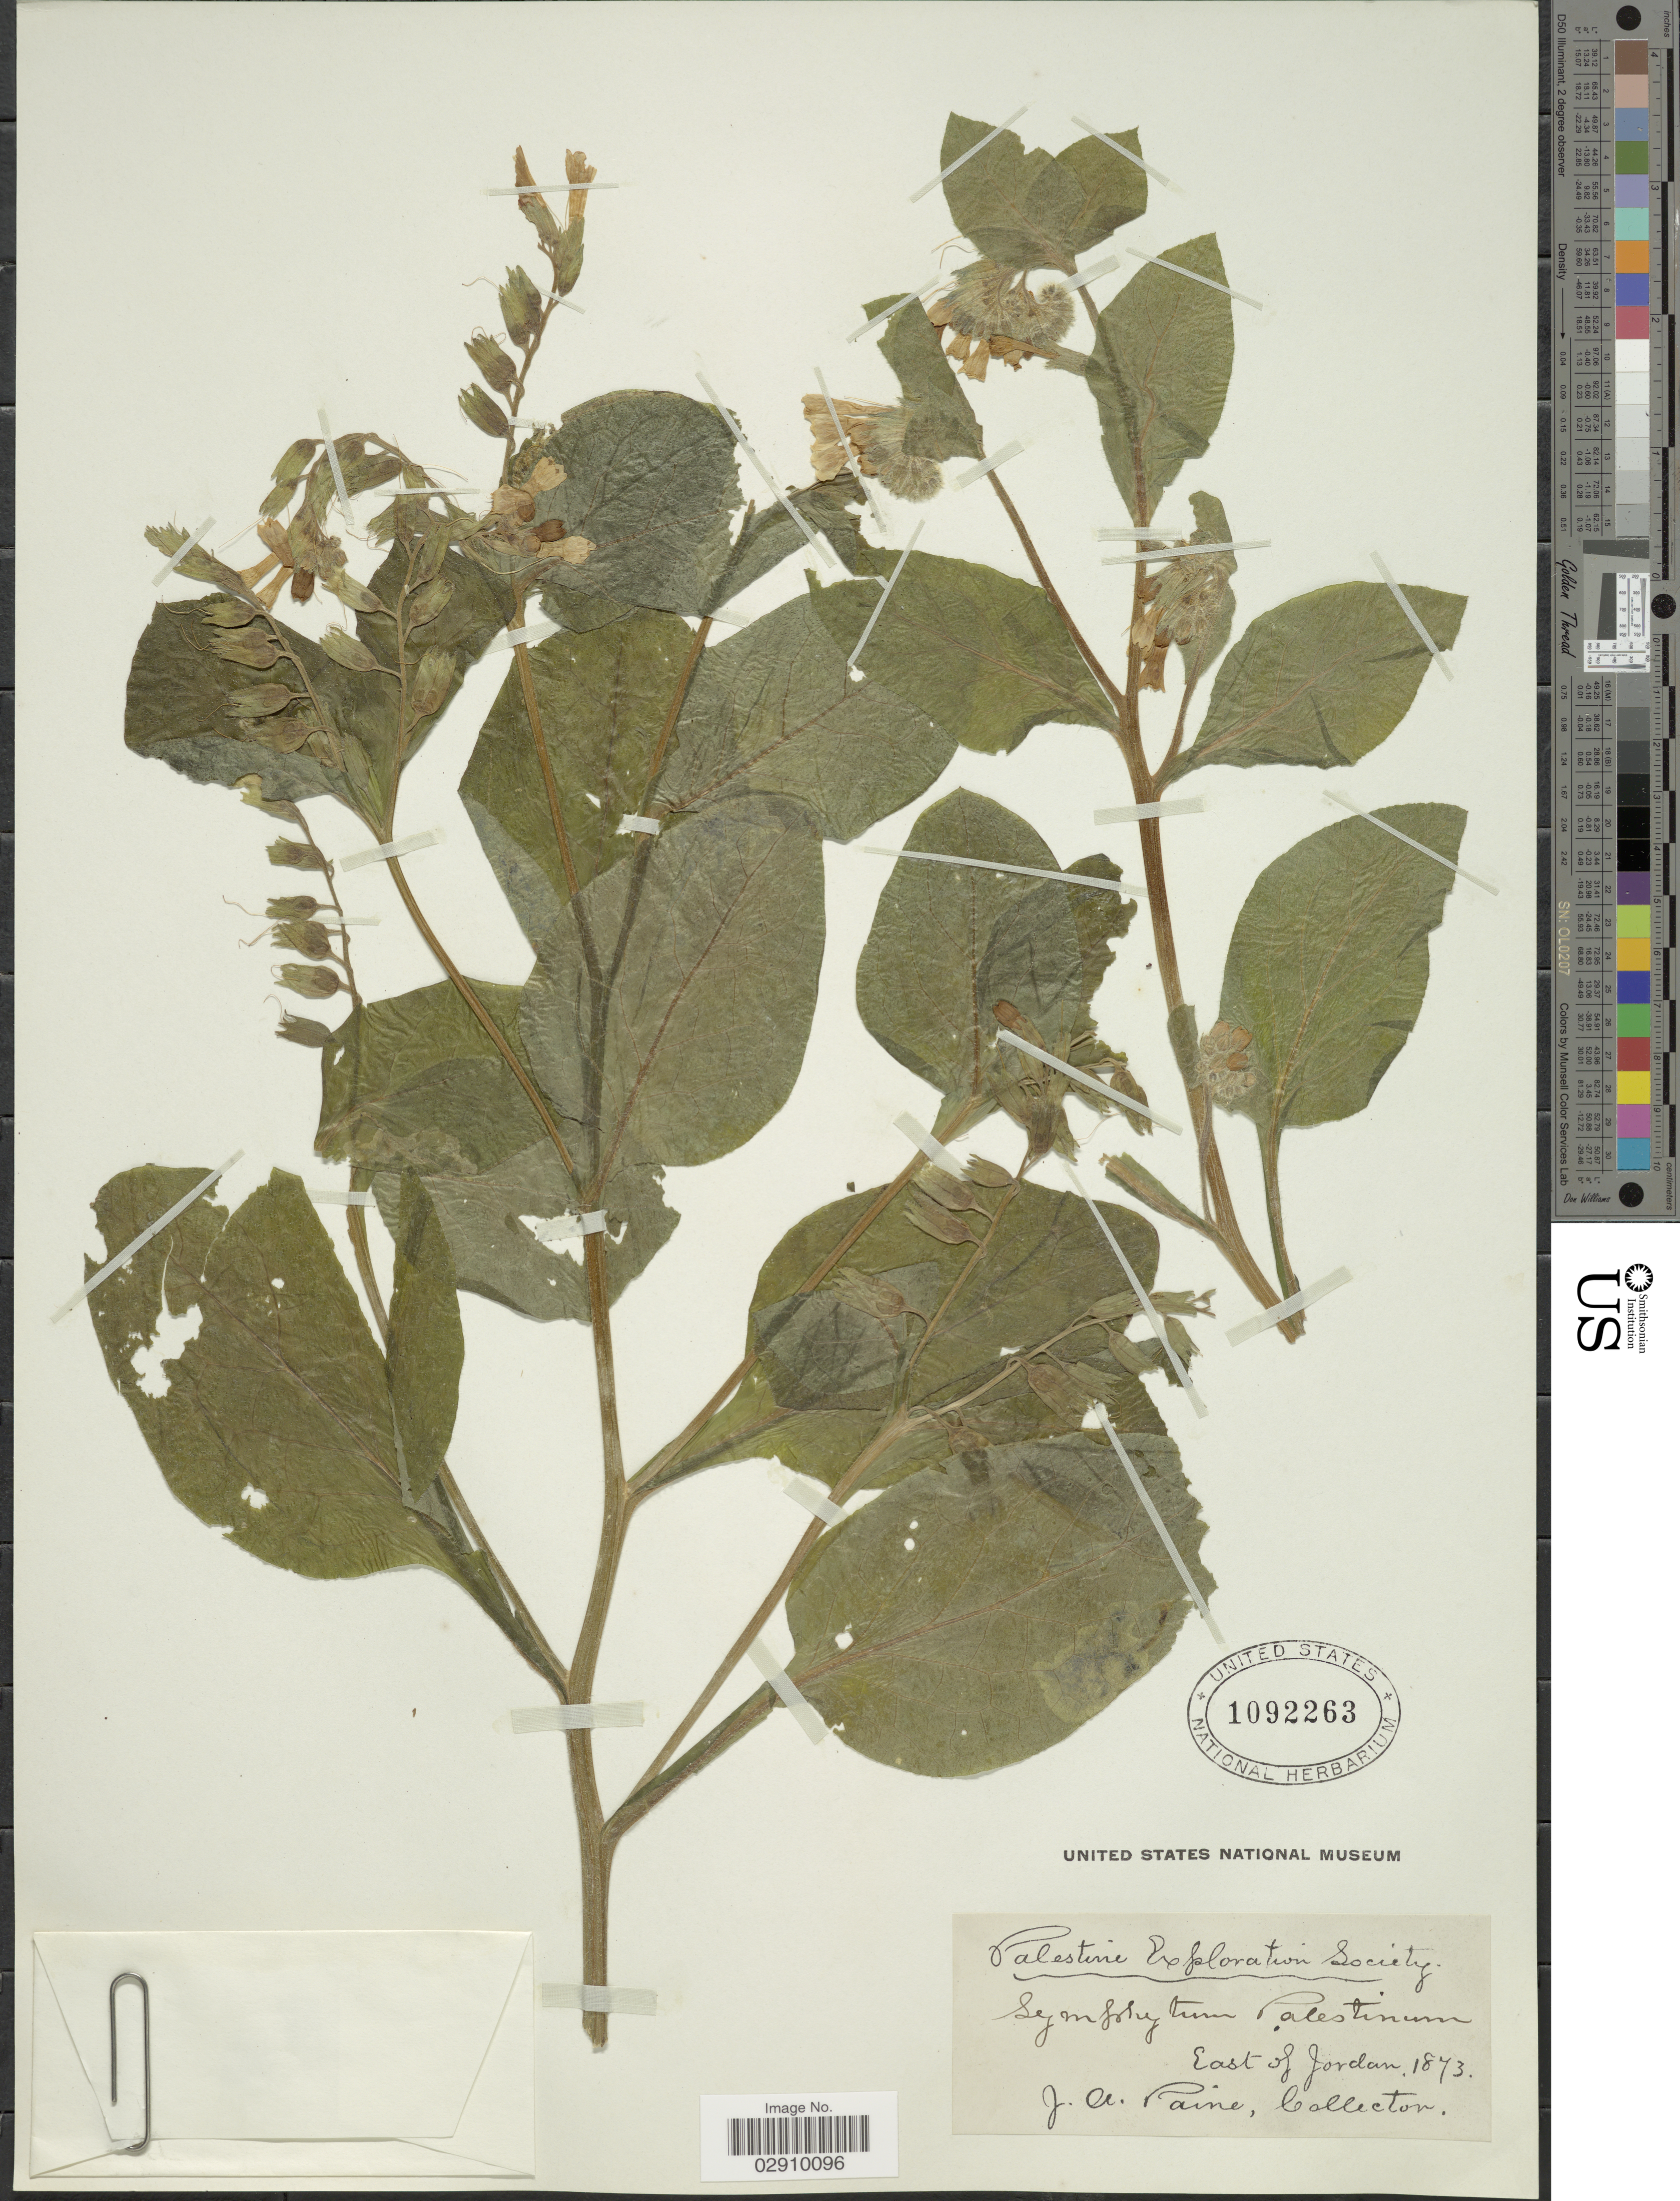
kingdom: Plantae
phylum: Tracheophyta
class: Magnoliopsida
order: Boraginales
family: Boraginaceae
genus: Symphytum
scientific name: Symphytum palestinae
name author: Boiss.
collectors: J. A. Paine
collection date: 1873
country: Israel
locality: Palestine, East of Jordan.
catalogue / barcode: US 1092263